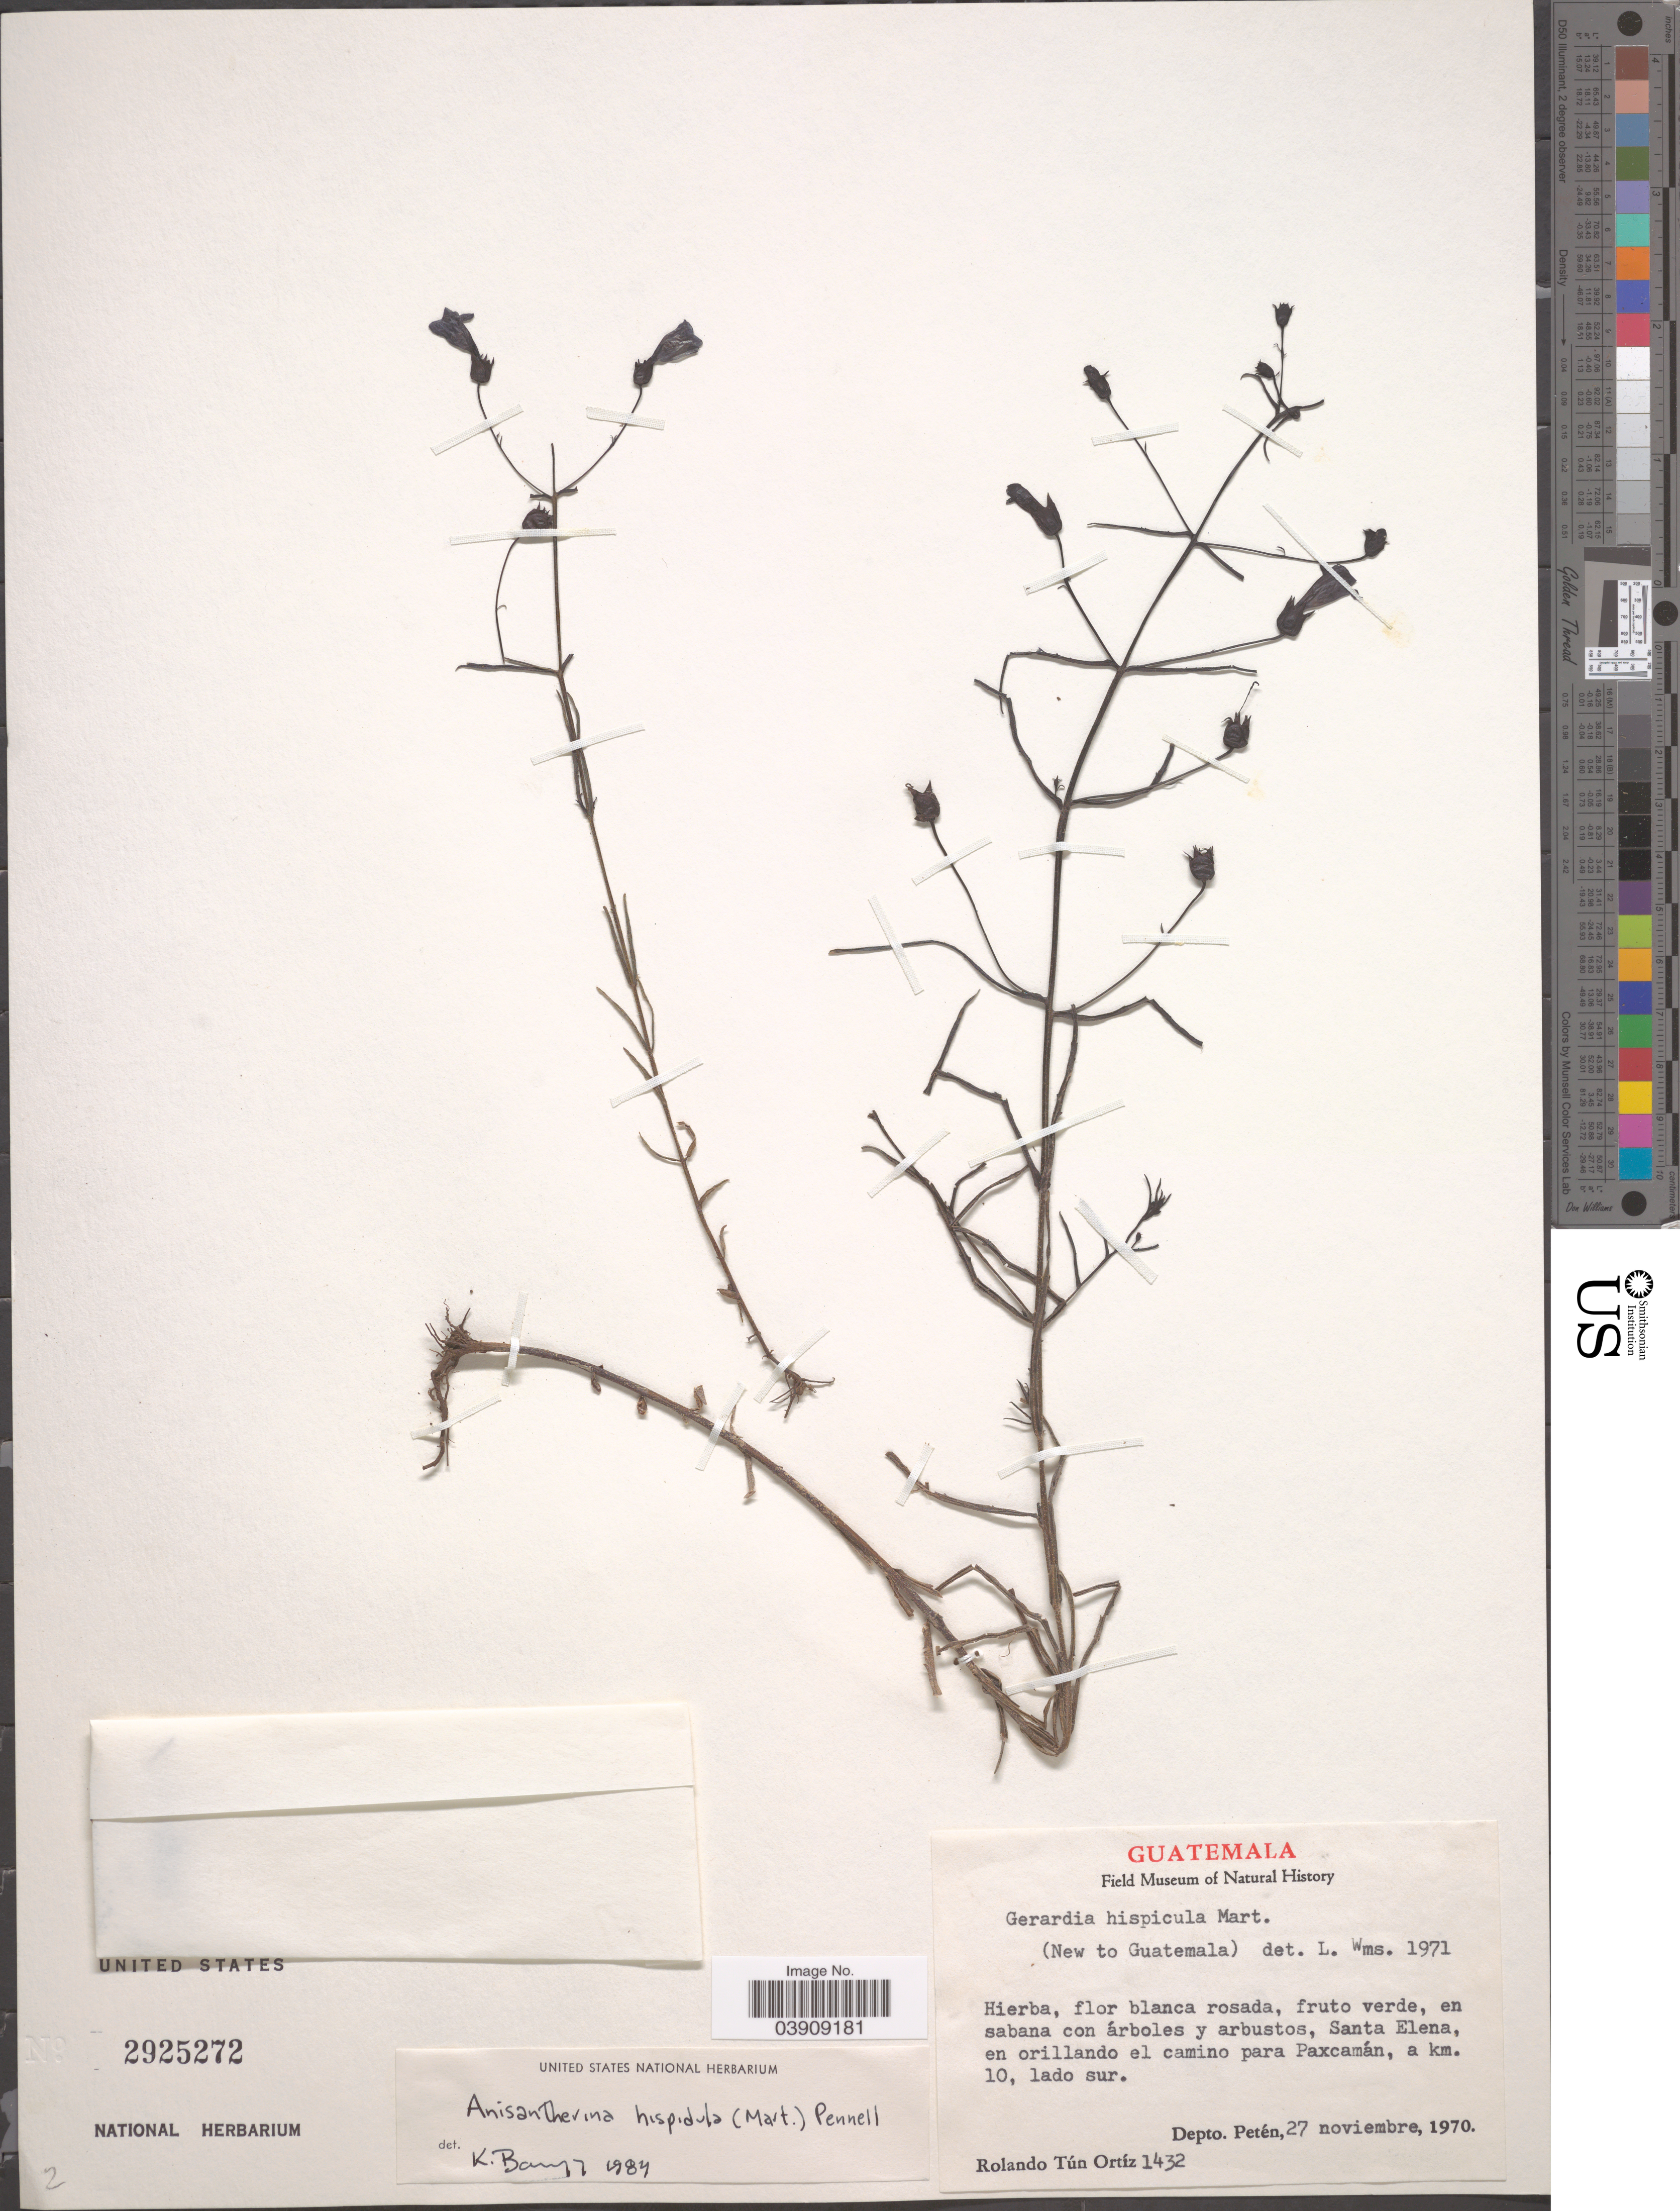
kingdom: Plantae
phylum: Tracheophyta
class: Magnoliopsida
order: Lamiales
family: Orobanchaceae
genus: Anisantherina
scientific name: Anisantherina hispidula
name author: (Mart.) Pennell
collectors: R. T. Ortíz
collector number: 1432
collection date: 1970-11-27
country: Guatemala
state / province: El Peten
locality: Santa Elena, en orillando el camino para Paxcamán, a km. 10, lado sur. Depto. Petén.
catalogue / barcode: US 2925272